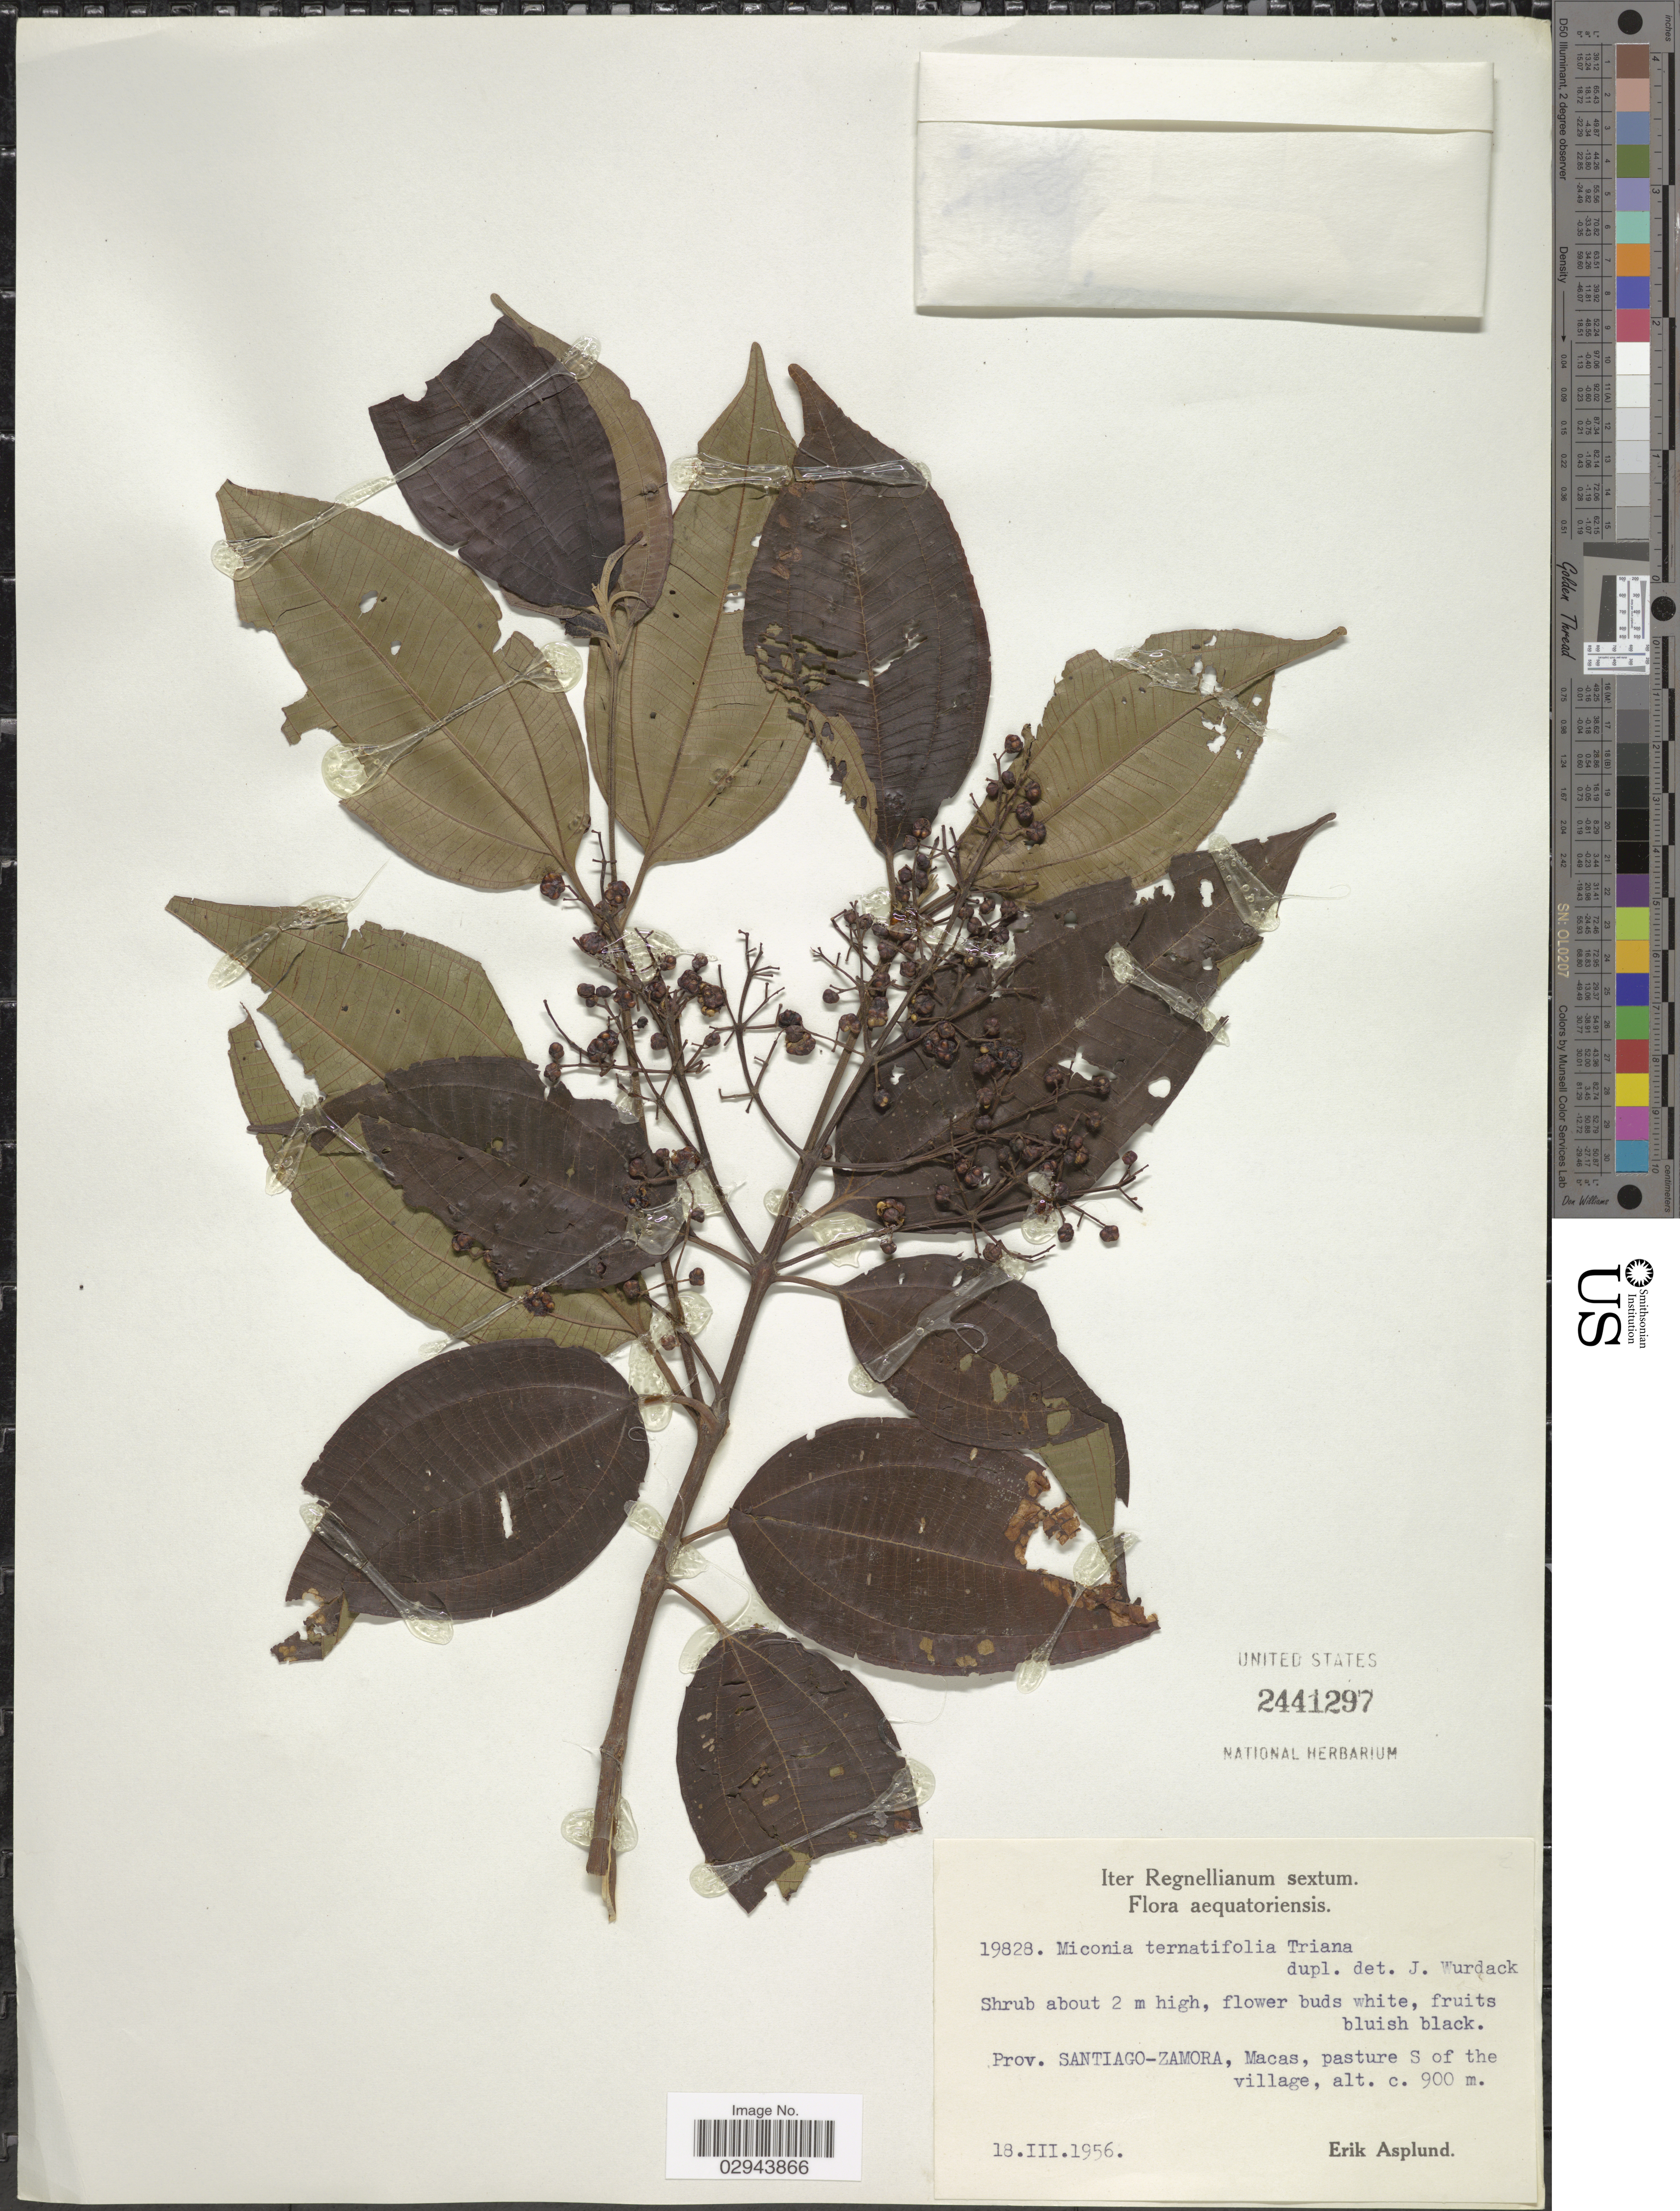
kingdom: Plantae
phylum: Tracheophyta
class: Magnoliopsida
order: Myrtales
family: Melastomataceae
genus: Miconia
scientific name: Miconia ternatifolia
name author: Triana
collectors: E. Asplund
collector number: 19828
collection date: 1956-03-18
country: Ecuador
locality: Aequatoriensis. Prov. Santiago-Zamora, Macas, pasture S of the village.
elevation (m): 900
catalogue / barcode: US 2441297